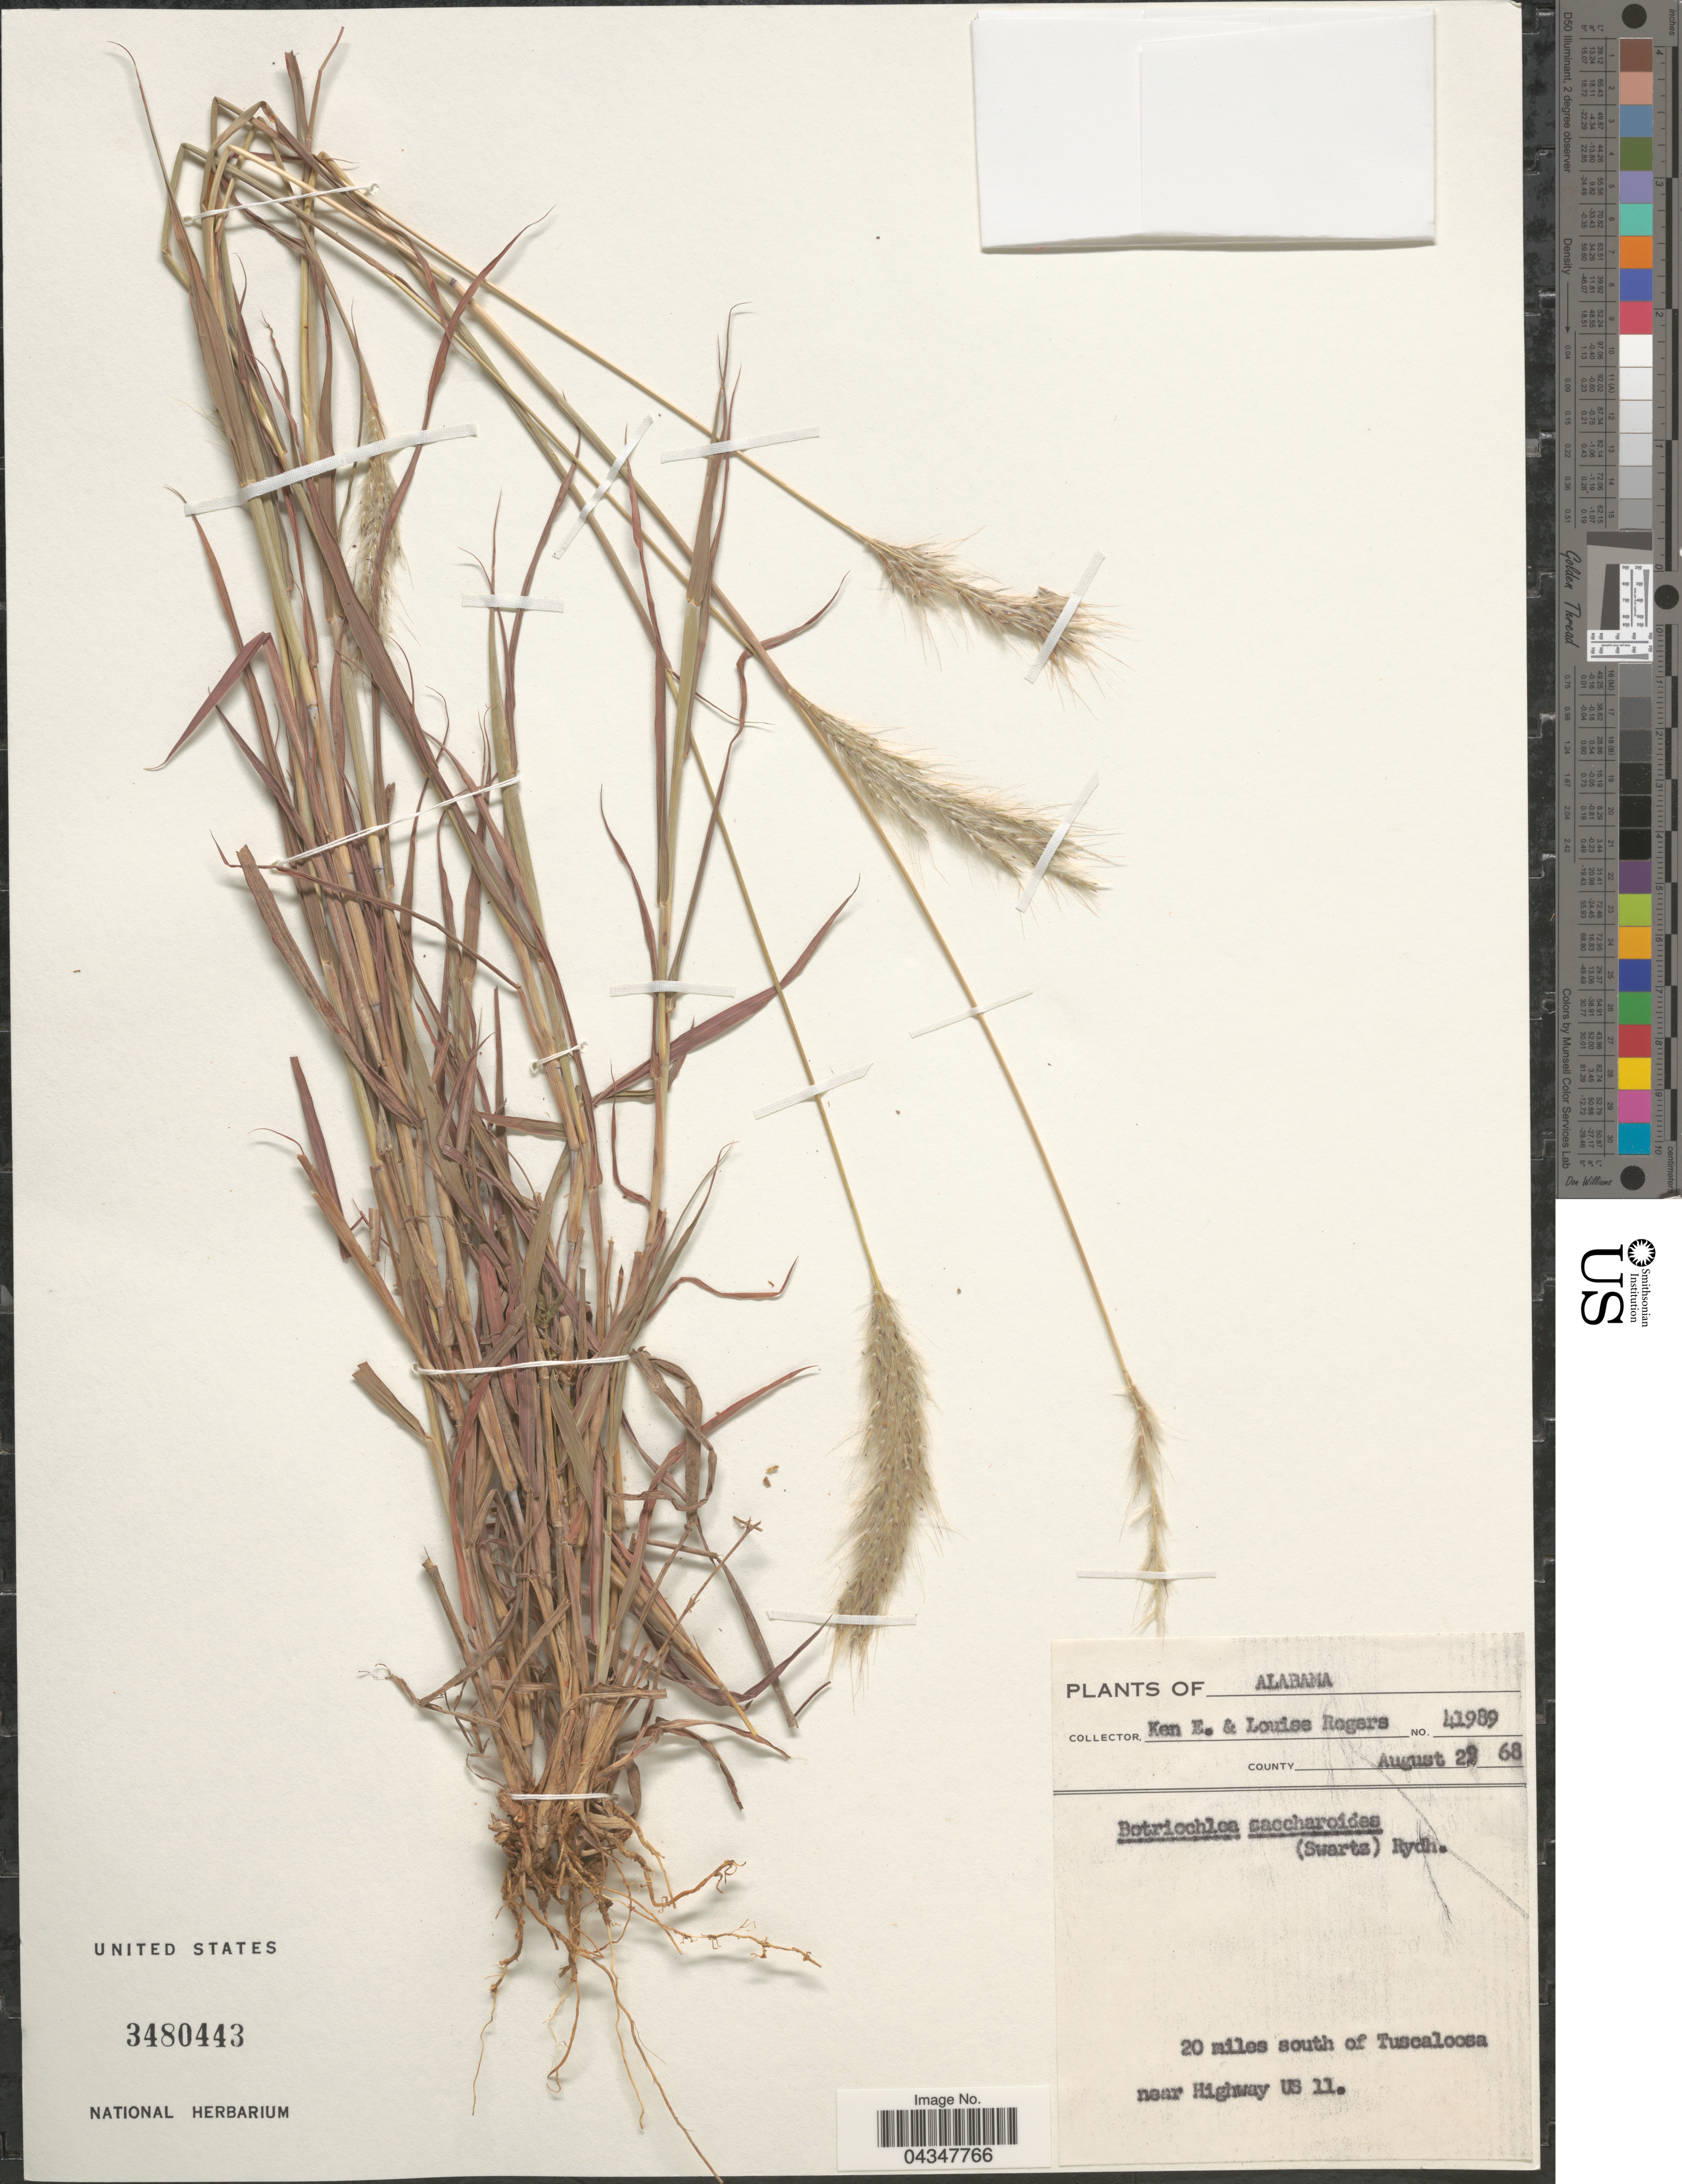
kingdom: Plantae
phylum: Tracheophyta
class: Liliopsida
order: Poales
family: Poaceae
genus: Bothriochloa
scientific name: Bothriochloa saccharoides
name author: (Sw.) Rydb.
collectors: K. Rogers & L. Rogers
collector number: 41989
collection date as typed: Transcribed d/m/y: 28/8/68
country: United States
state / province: Alabama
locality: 20 miles south of Tuscaloosa near Highway US 11.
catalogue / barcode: US 3480443